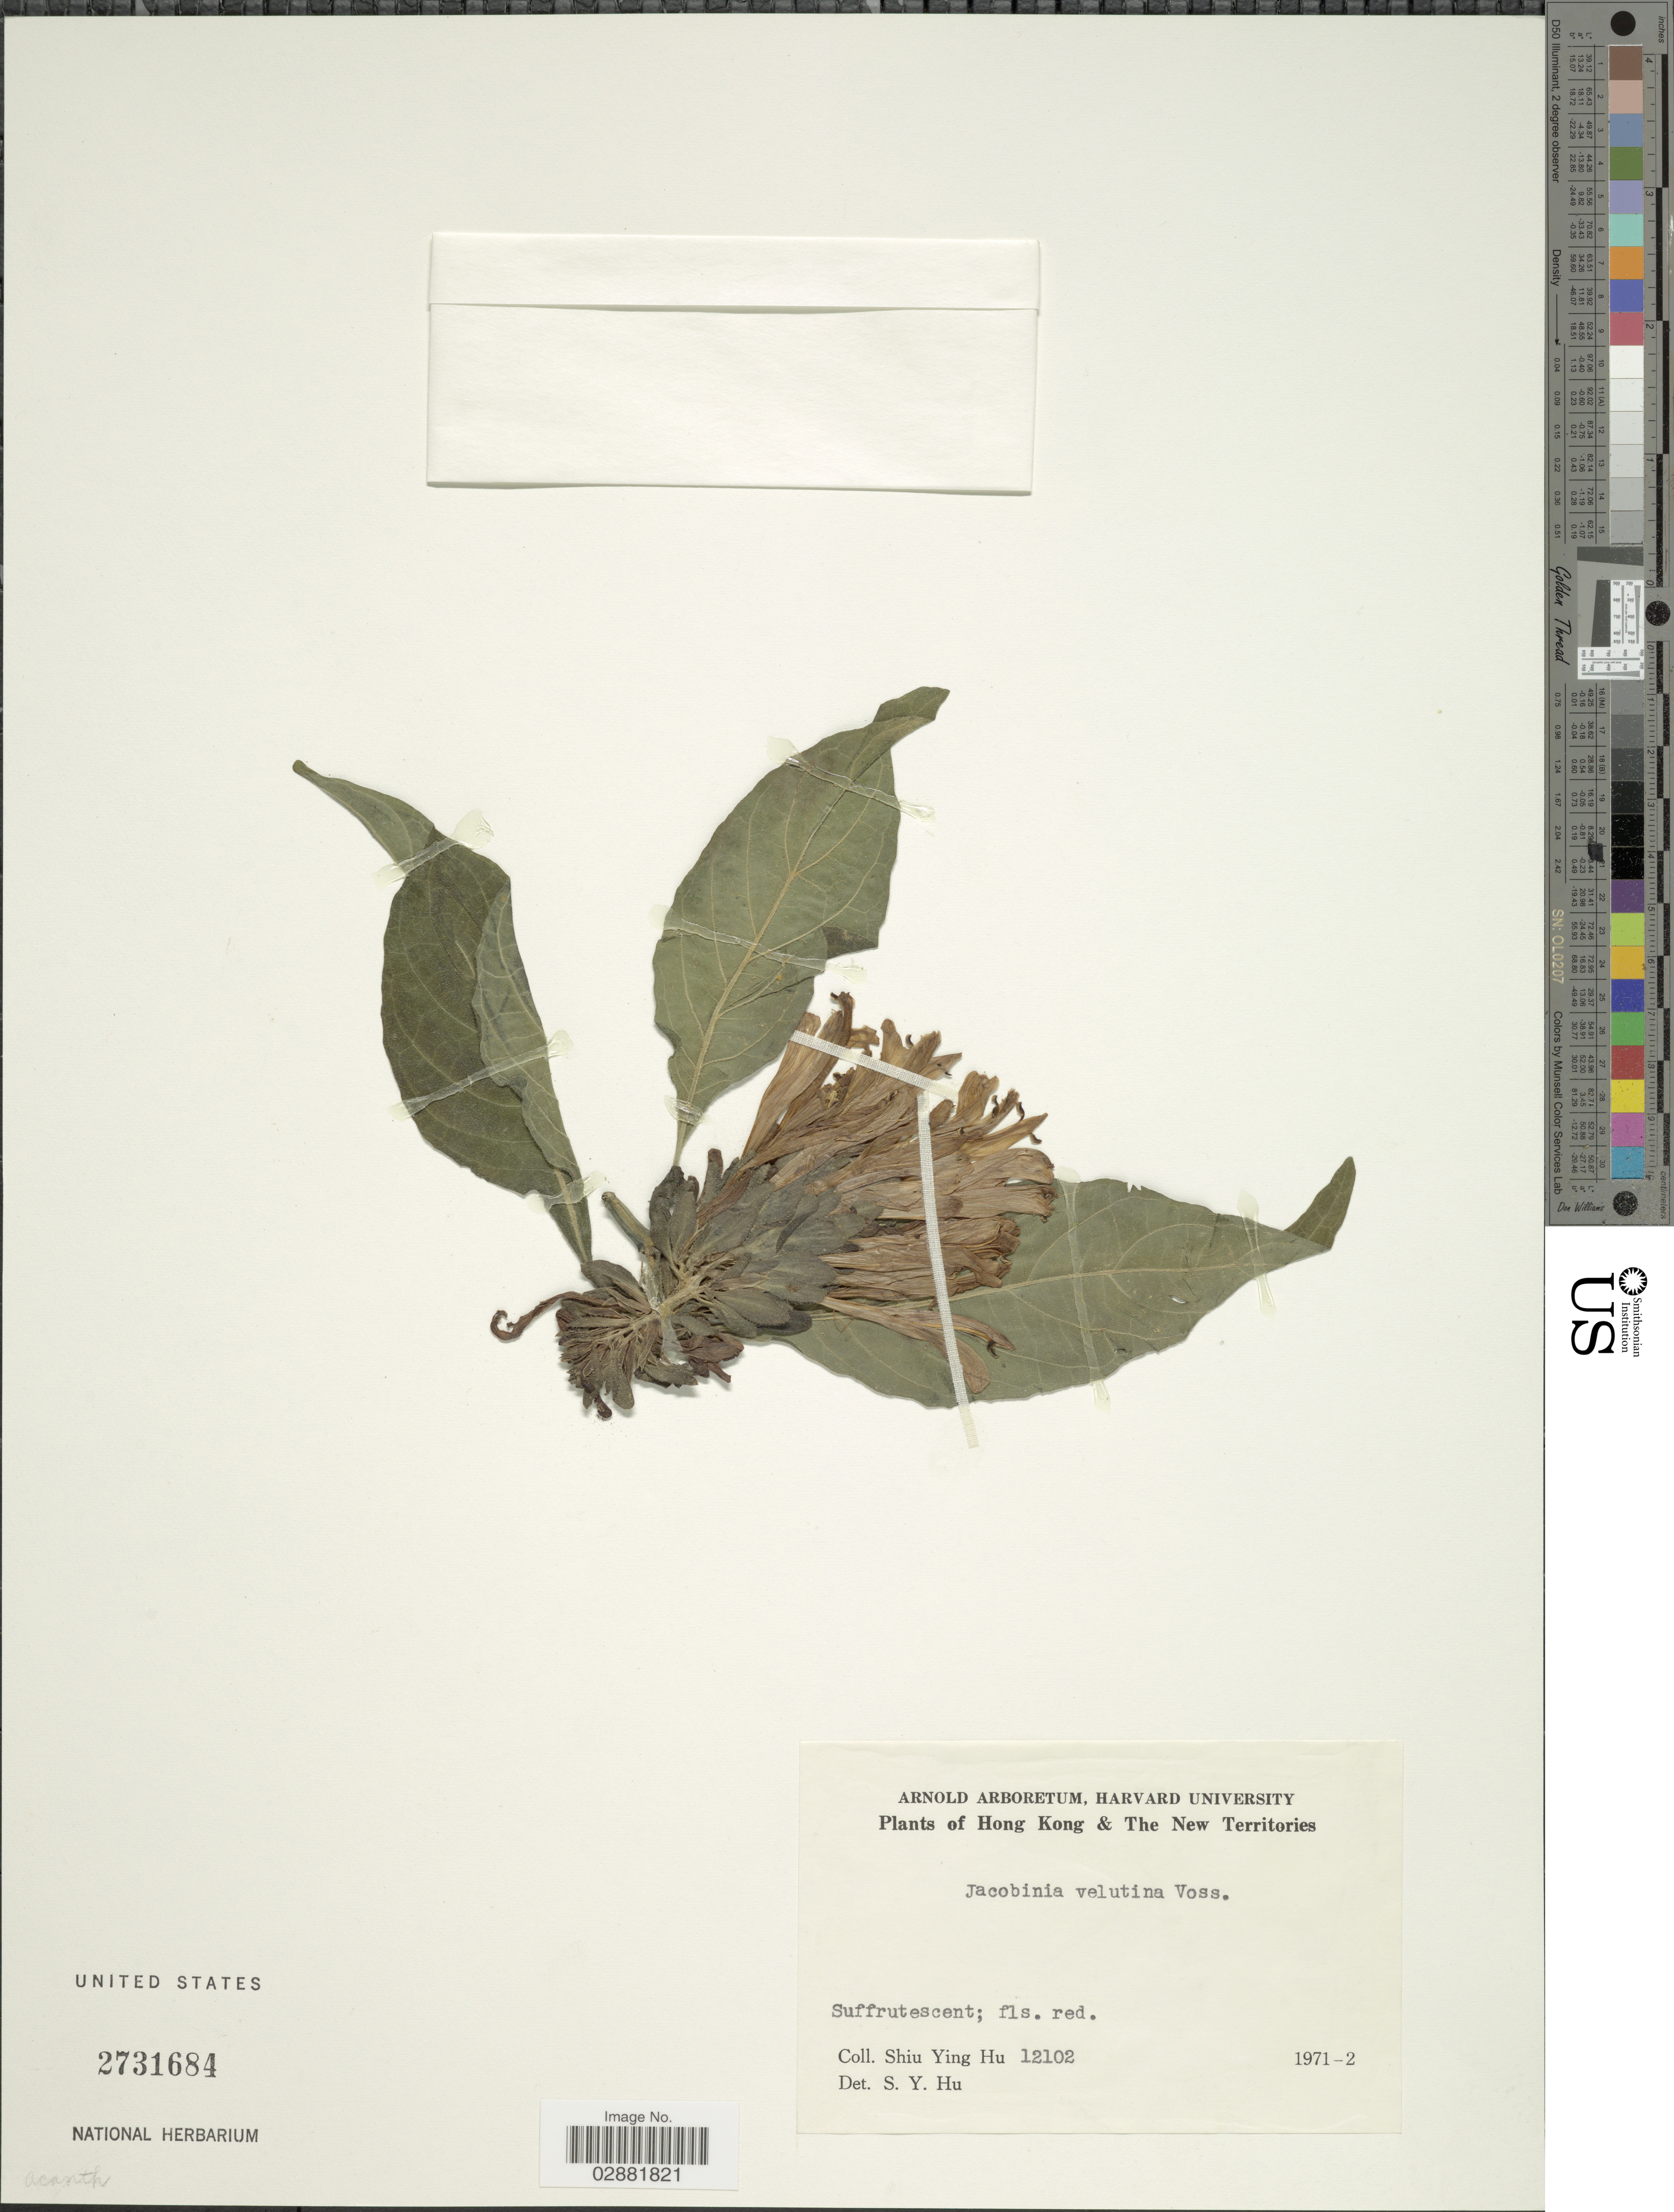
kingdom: Plantae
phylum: Tracheophyta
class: Magnoliopsida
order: Lamiales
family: Acanthaceae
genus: Justicia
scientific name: Justicia carnea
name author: Lindl.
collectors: S. Y. Hu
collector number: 12102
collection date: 1971/1972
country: China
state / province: Hong Kong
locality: New Territories.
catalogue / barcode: US 2731684